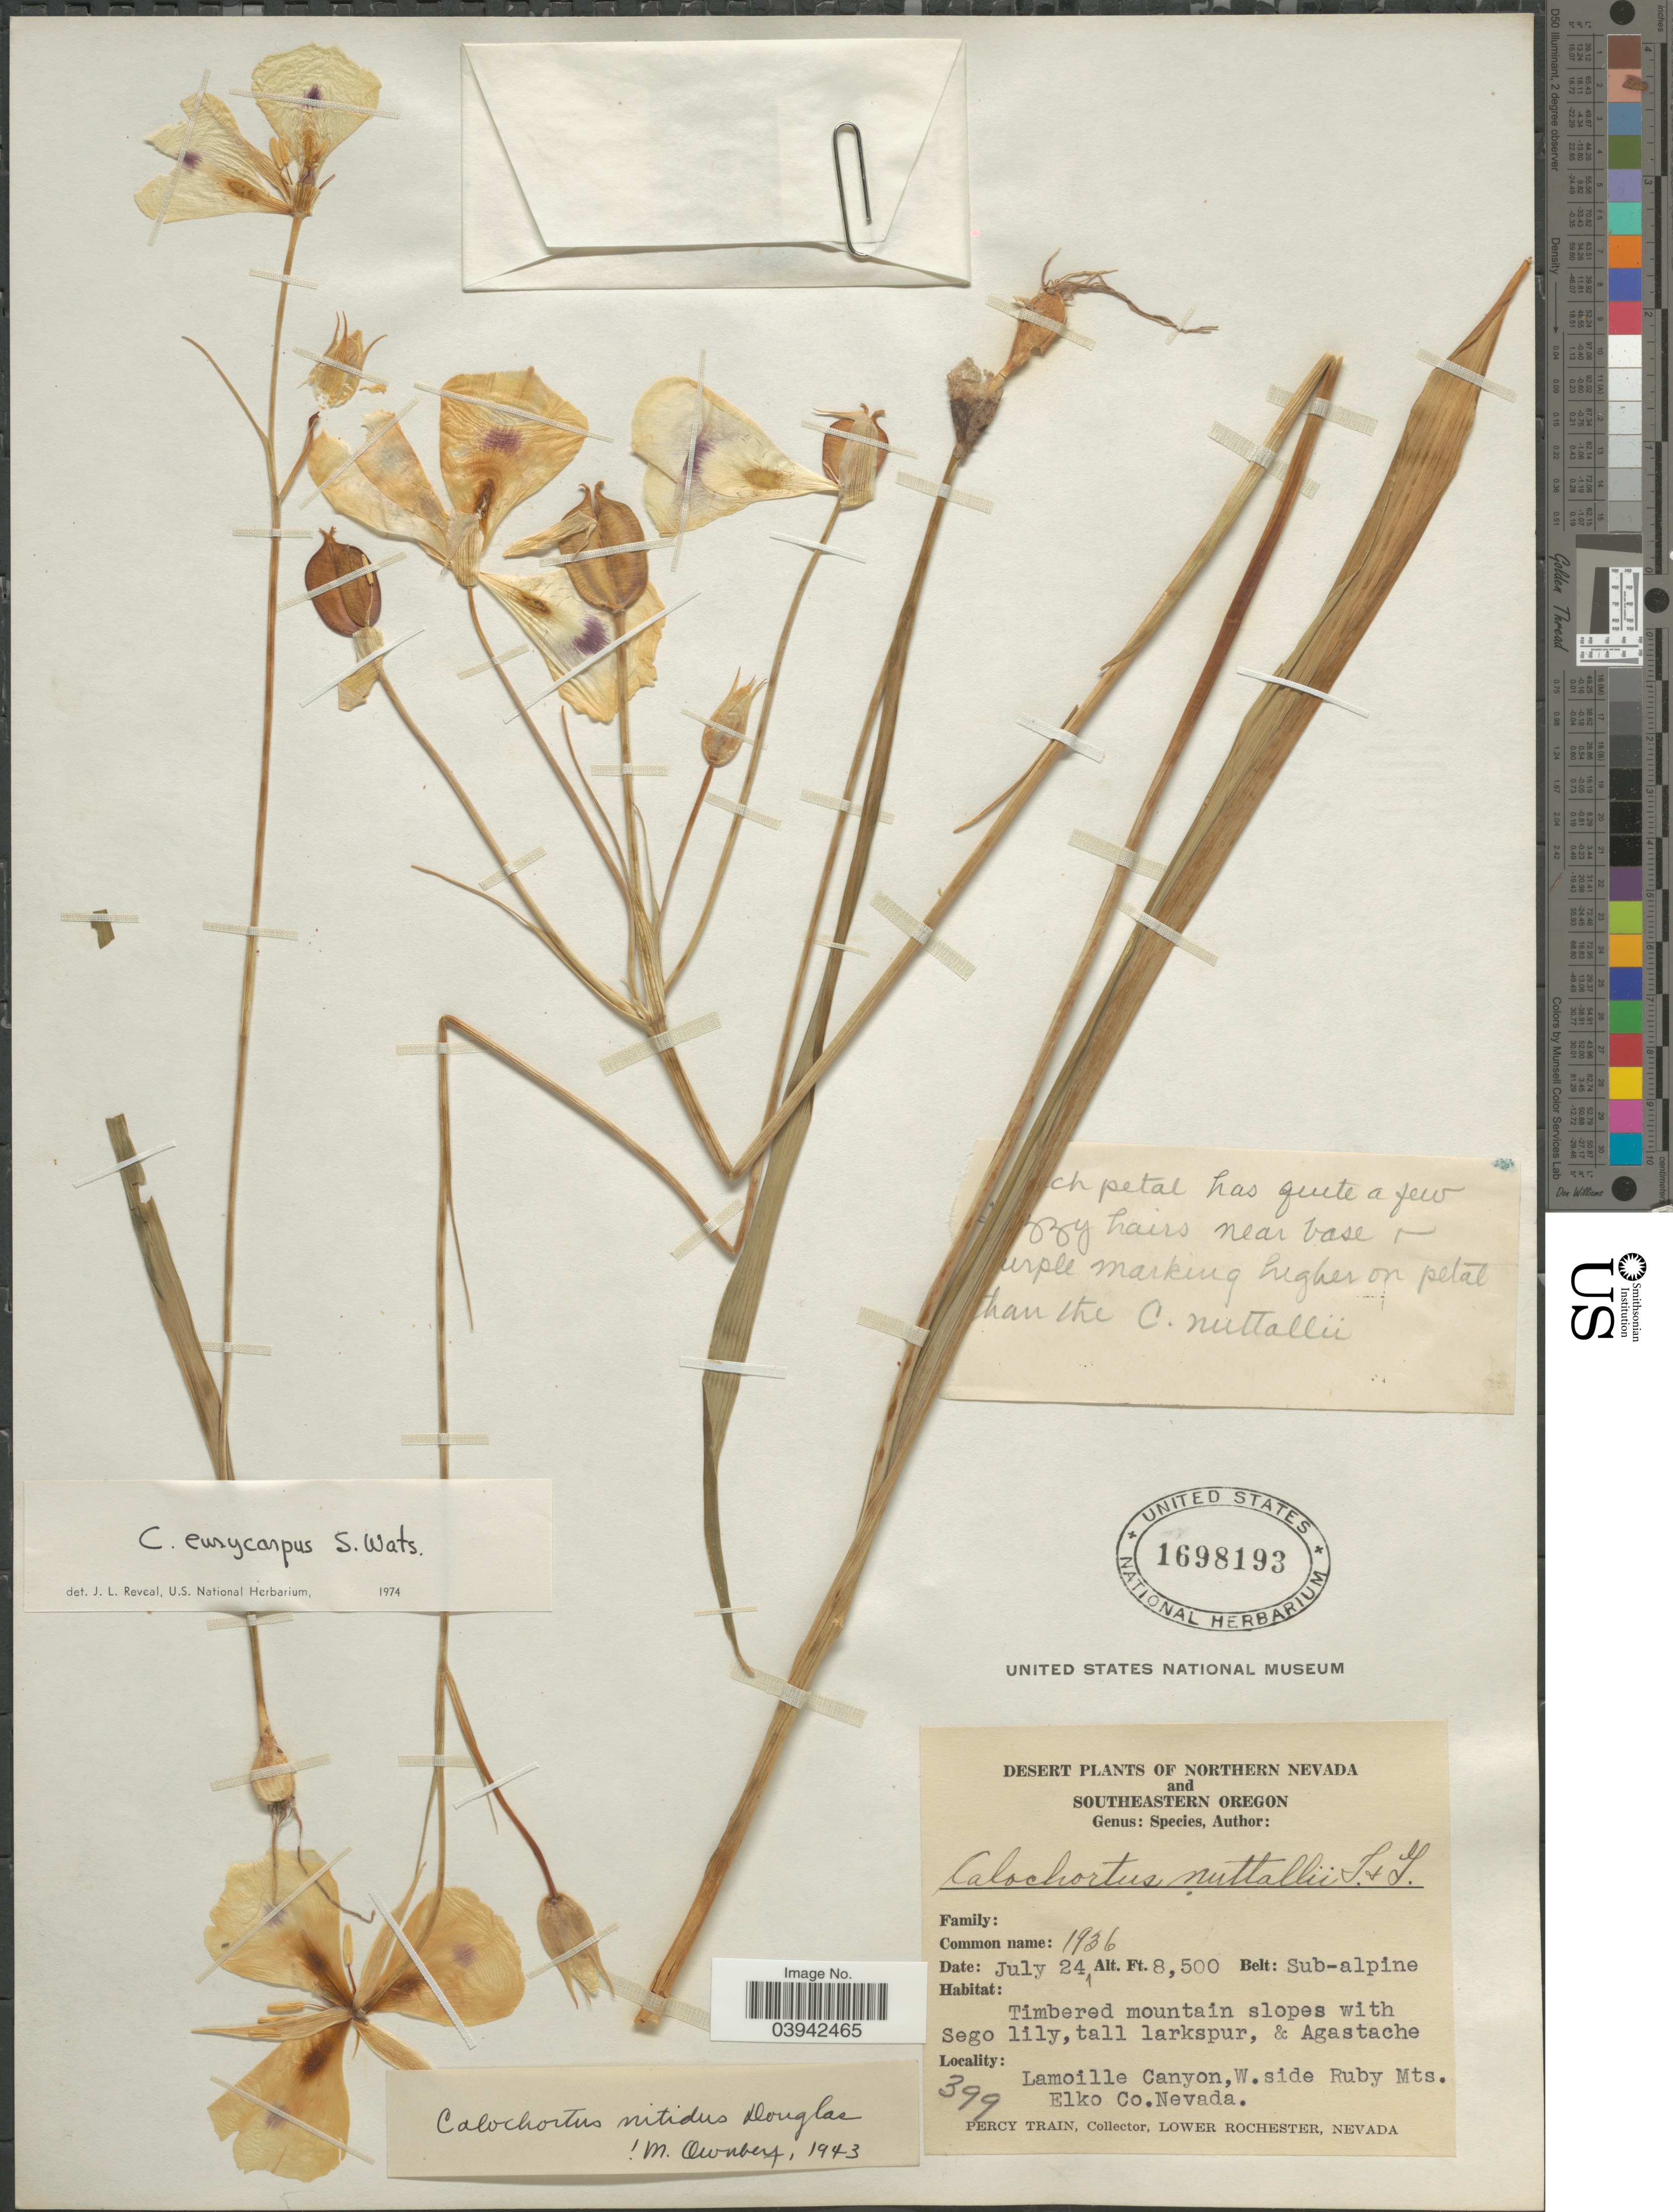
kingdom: Plantae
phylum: Tracheophyta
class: Liliopsida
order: Liliales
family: Liliaceae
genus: Calochortus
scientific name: Calochortus eurycarpus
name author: S. Watson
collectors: P. Train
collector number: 399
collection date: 1936-07-24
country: United States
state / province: Nevada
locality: Northern Nevada. Lamoille Canyon, W.side Ruby Mts. Elko Co. Belt: Sub-alpine.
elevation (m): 2591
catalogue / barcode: US 1698193